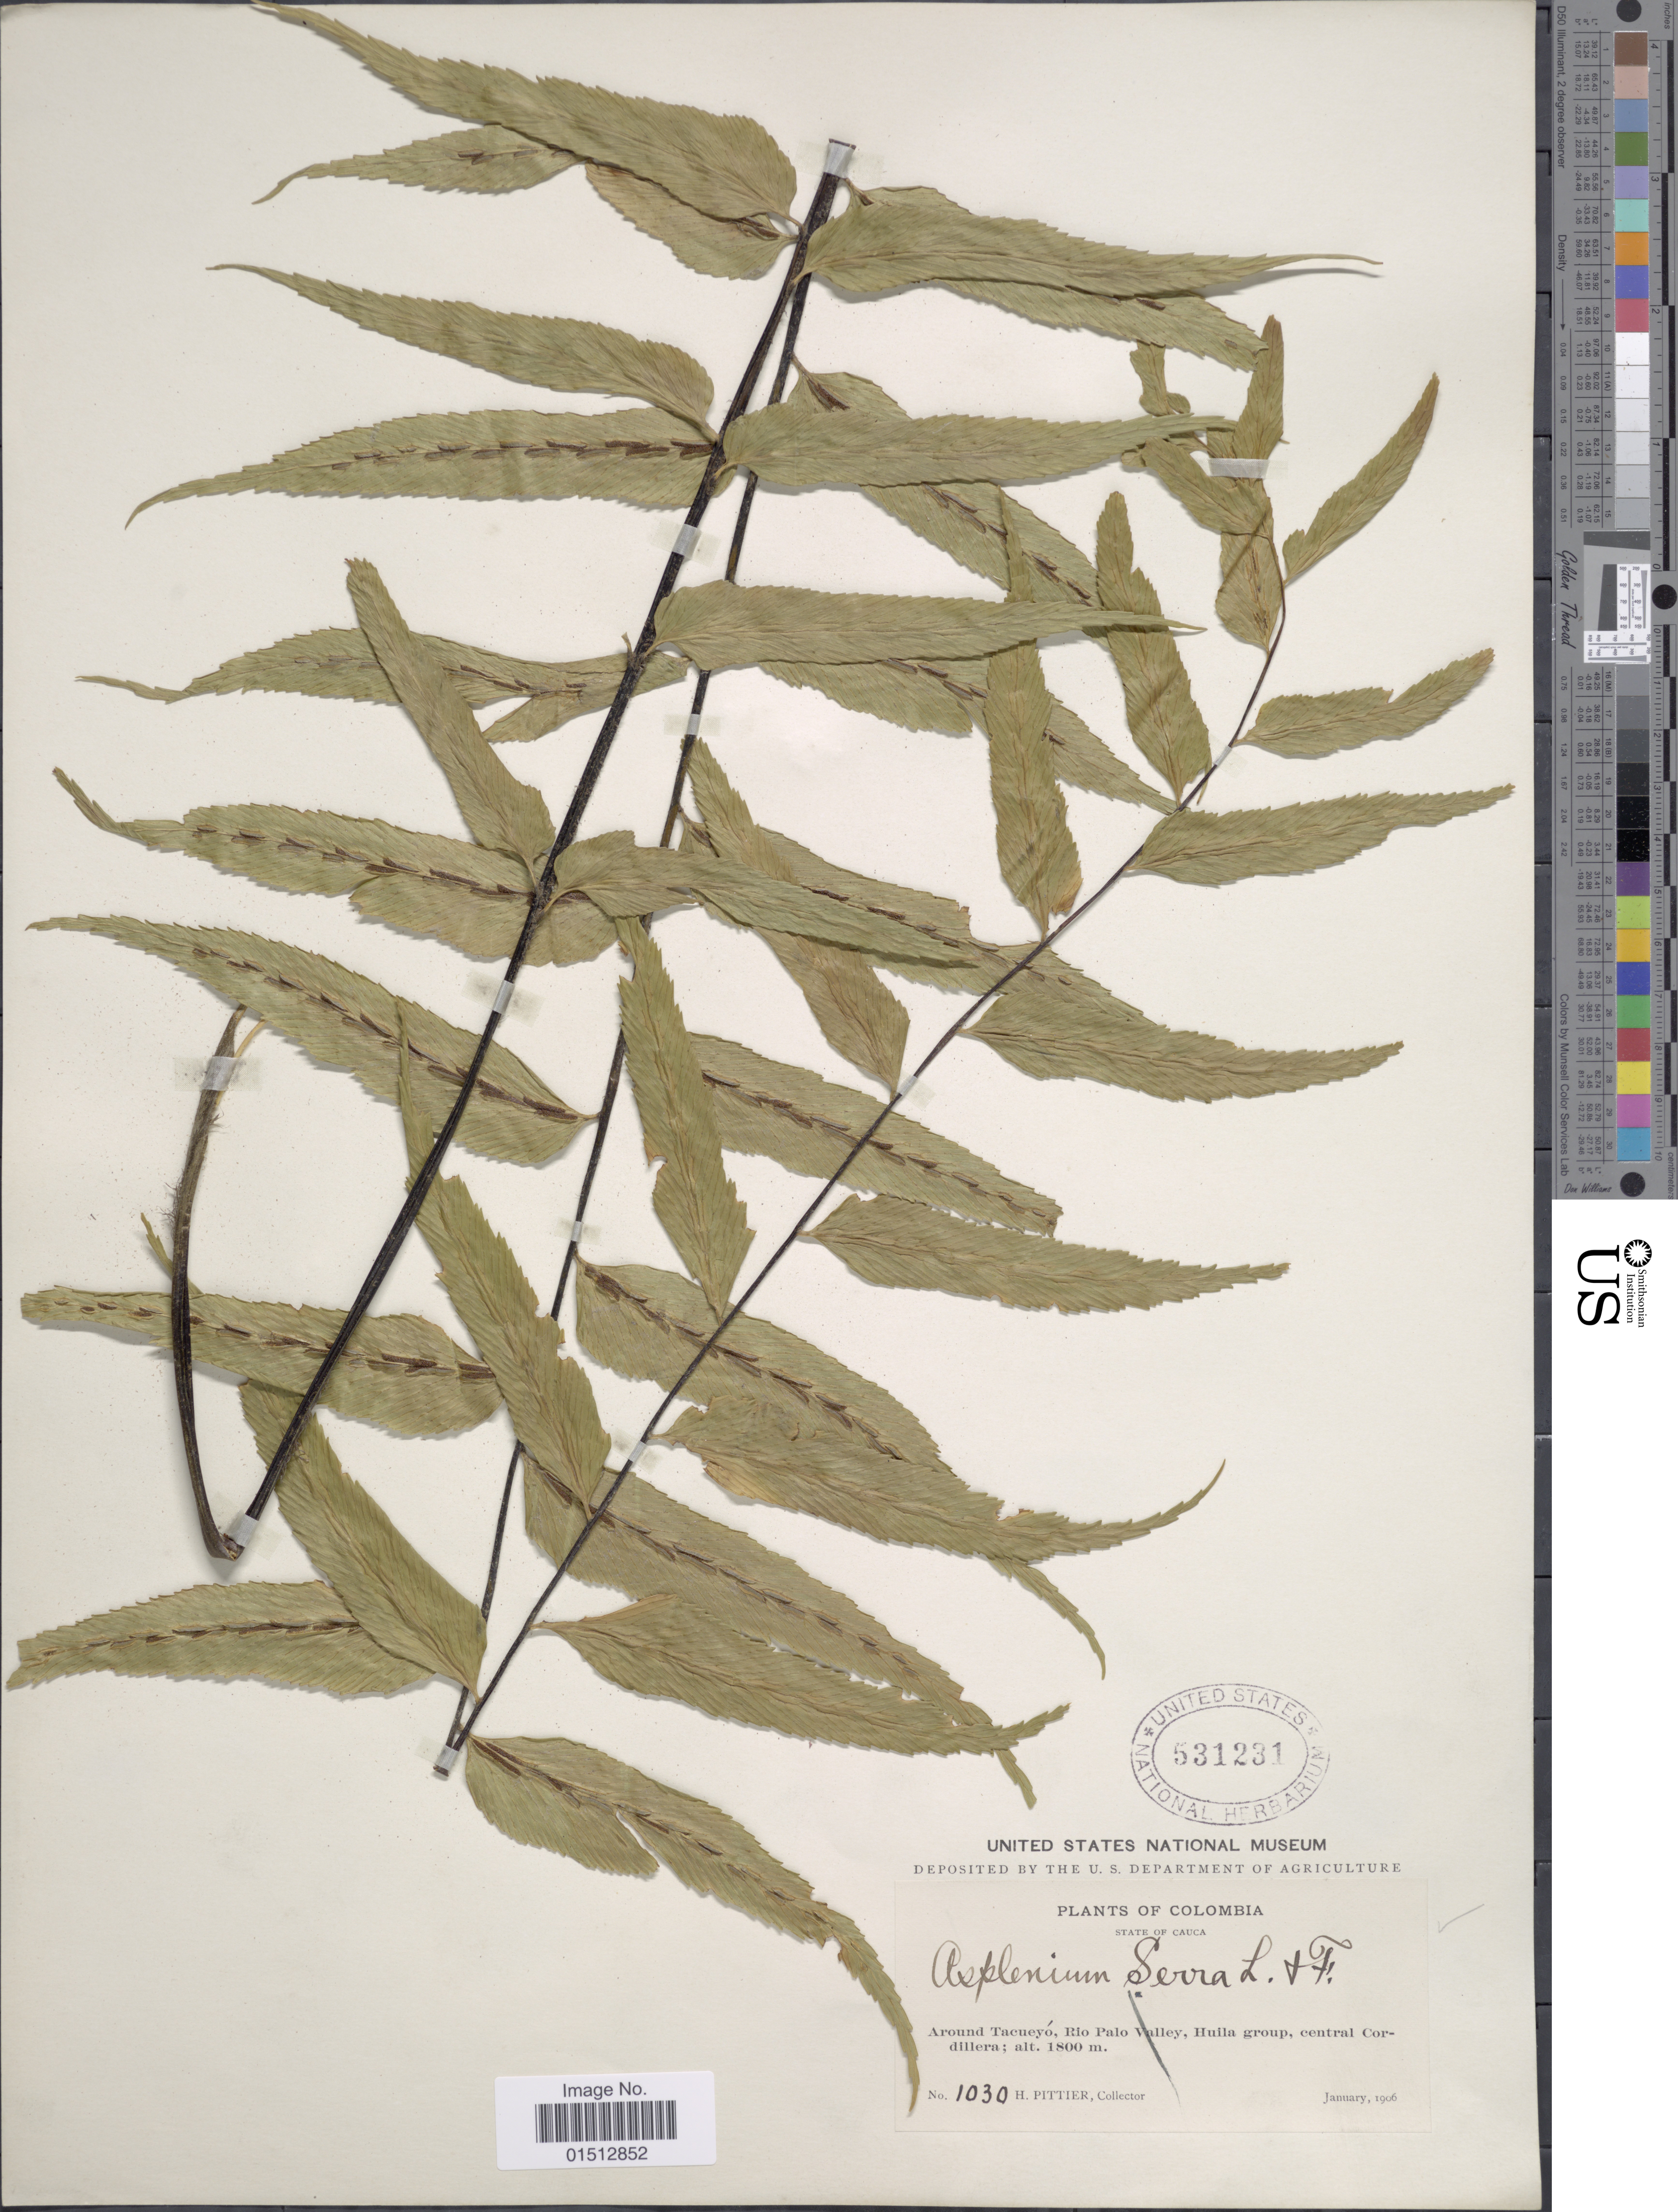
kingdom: Plantae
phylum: Tracheophyta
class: Polypodiopsida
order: Polypodiales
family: Aspleniaceae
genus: Asplenium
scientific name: Asplenium serra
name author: Langsd. & Fisch.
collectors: H. F. Pittier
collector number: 1030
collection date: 1906-01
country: Colombia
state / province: Cauca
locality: Colombia, State of Cauca. Around Tacueyo, Rio Palo Valley, Huila group, central Cordilllera.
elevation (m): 1800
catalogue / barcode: US 531231